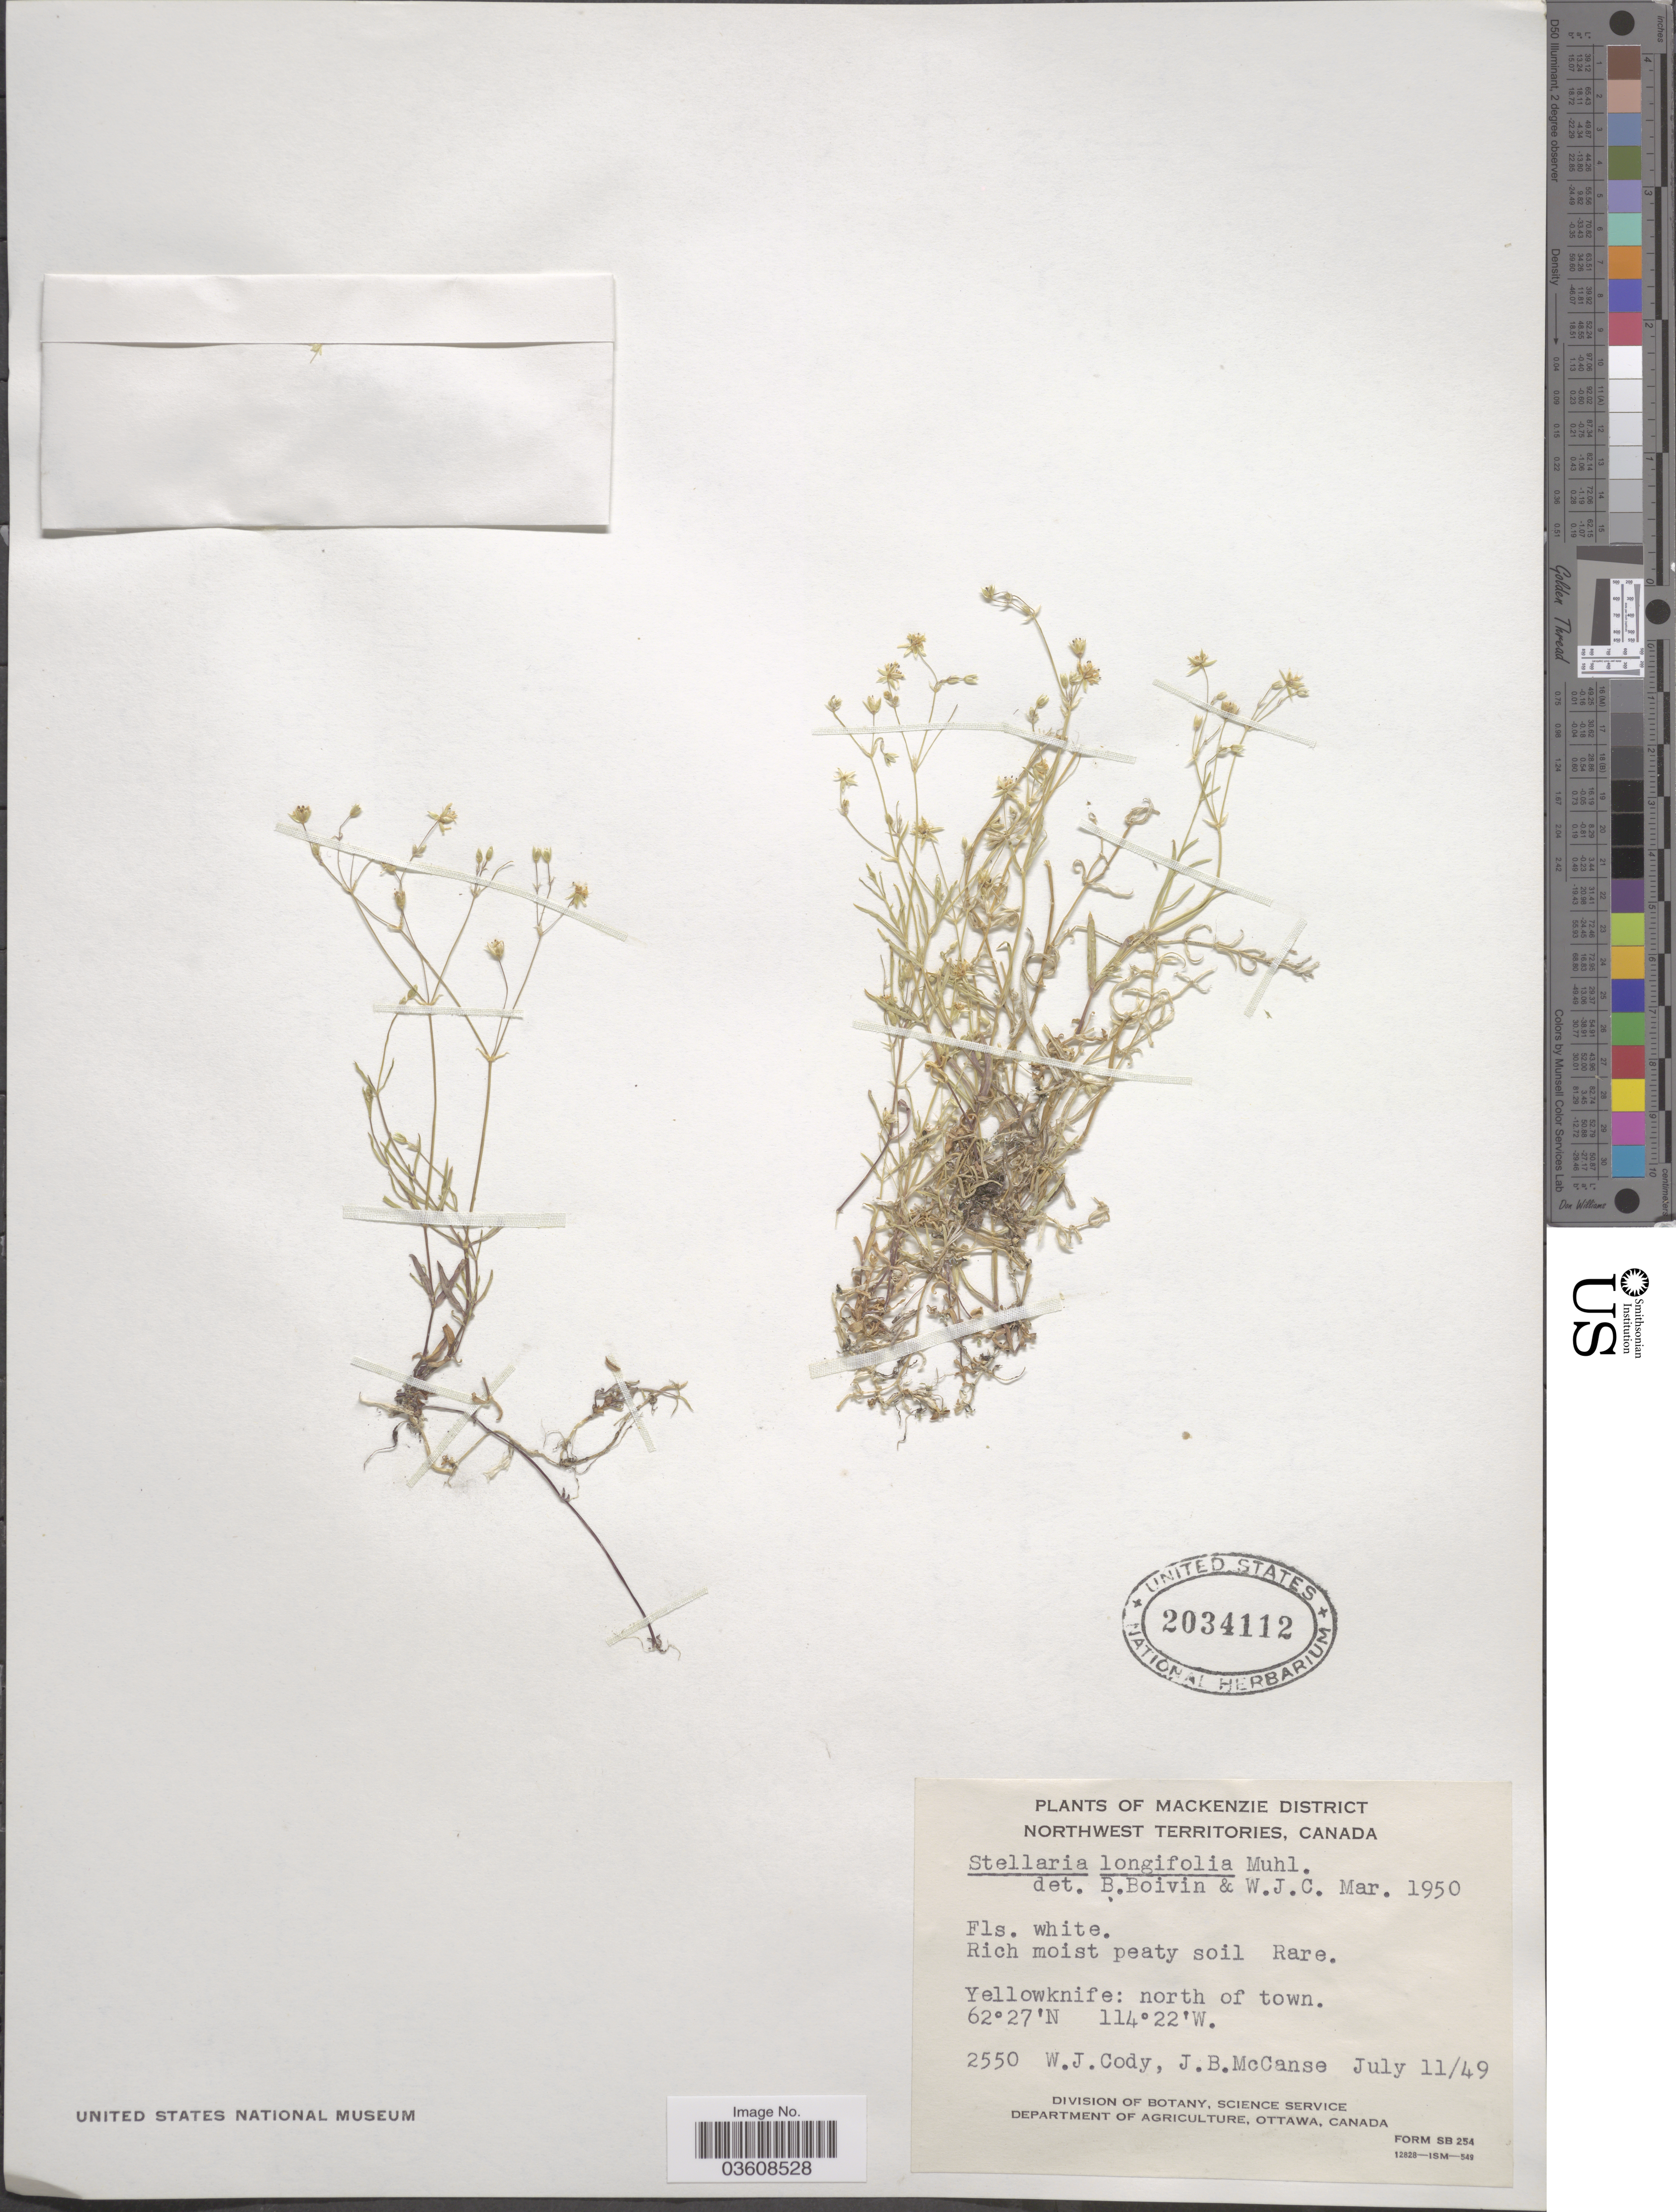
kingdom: Plantae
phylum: Tracheophyta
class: Magnoliopsida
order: Caryophyllales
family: Caryophyllaceae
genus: Stellaria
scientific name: Stellaria longifolia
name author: Muhl. ex Willd.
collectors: W. Cody & J. McCanse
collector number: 2550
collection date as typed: Transcribed d/m/y: 11/7/49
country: Canada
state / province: Northwest Territories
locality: Mackenzie District. Yellowknife: north of town.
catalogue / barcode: US 2034112